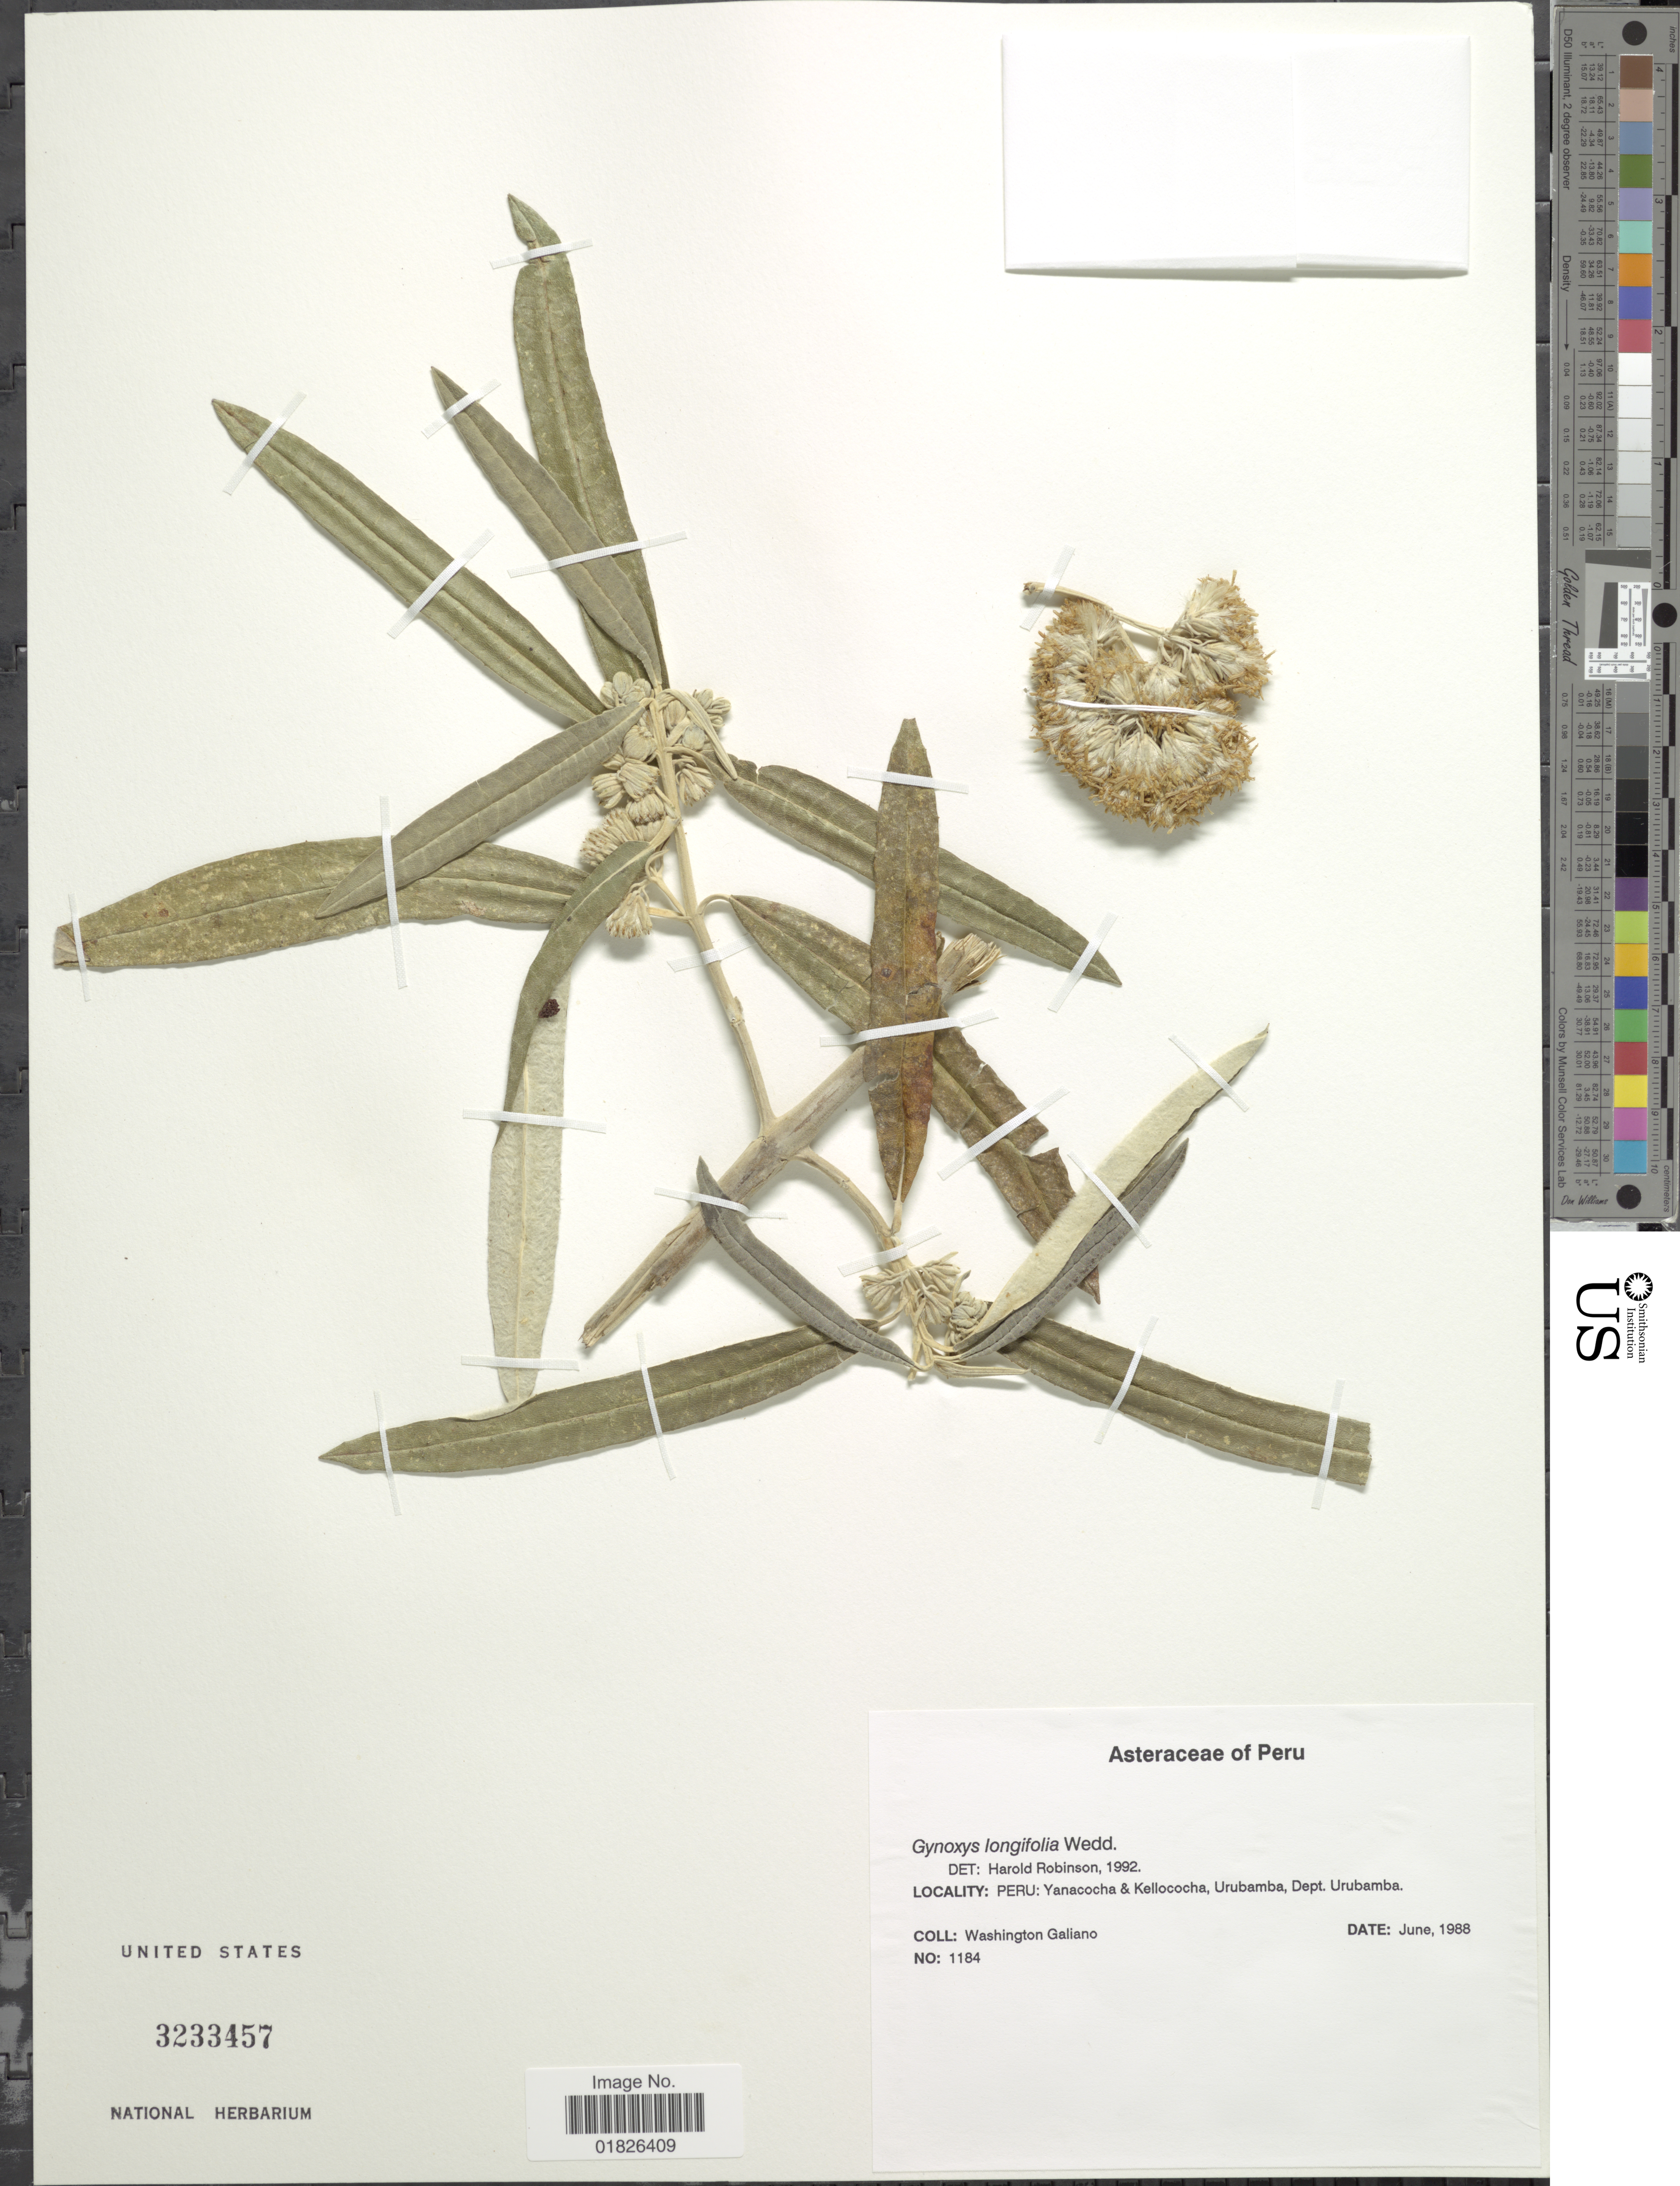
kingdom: Plantae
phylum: Tracheophyta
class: Magnoliopsida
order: Asterales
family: Asteraceae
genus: Gynoxys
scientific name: Gynoxys longifolia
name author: Wedd.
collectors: W. Galiano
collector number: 1184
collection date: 1988-06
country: Peru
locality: Yanacocha & Kellococha, Urubamba, Dept. Urubamba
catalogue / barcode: US 3233457